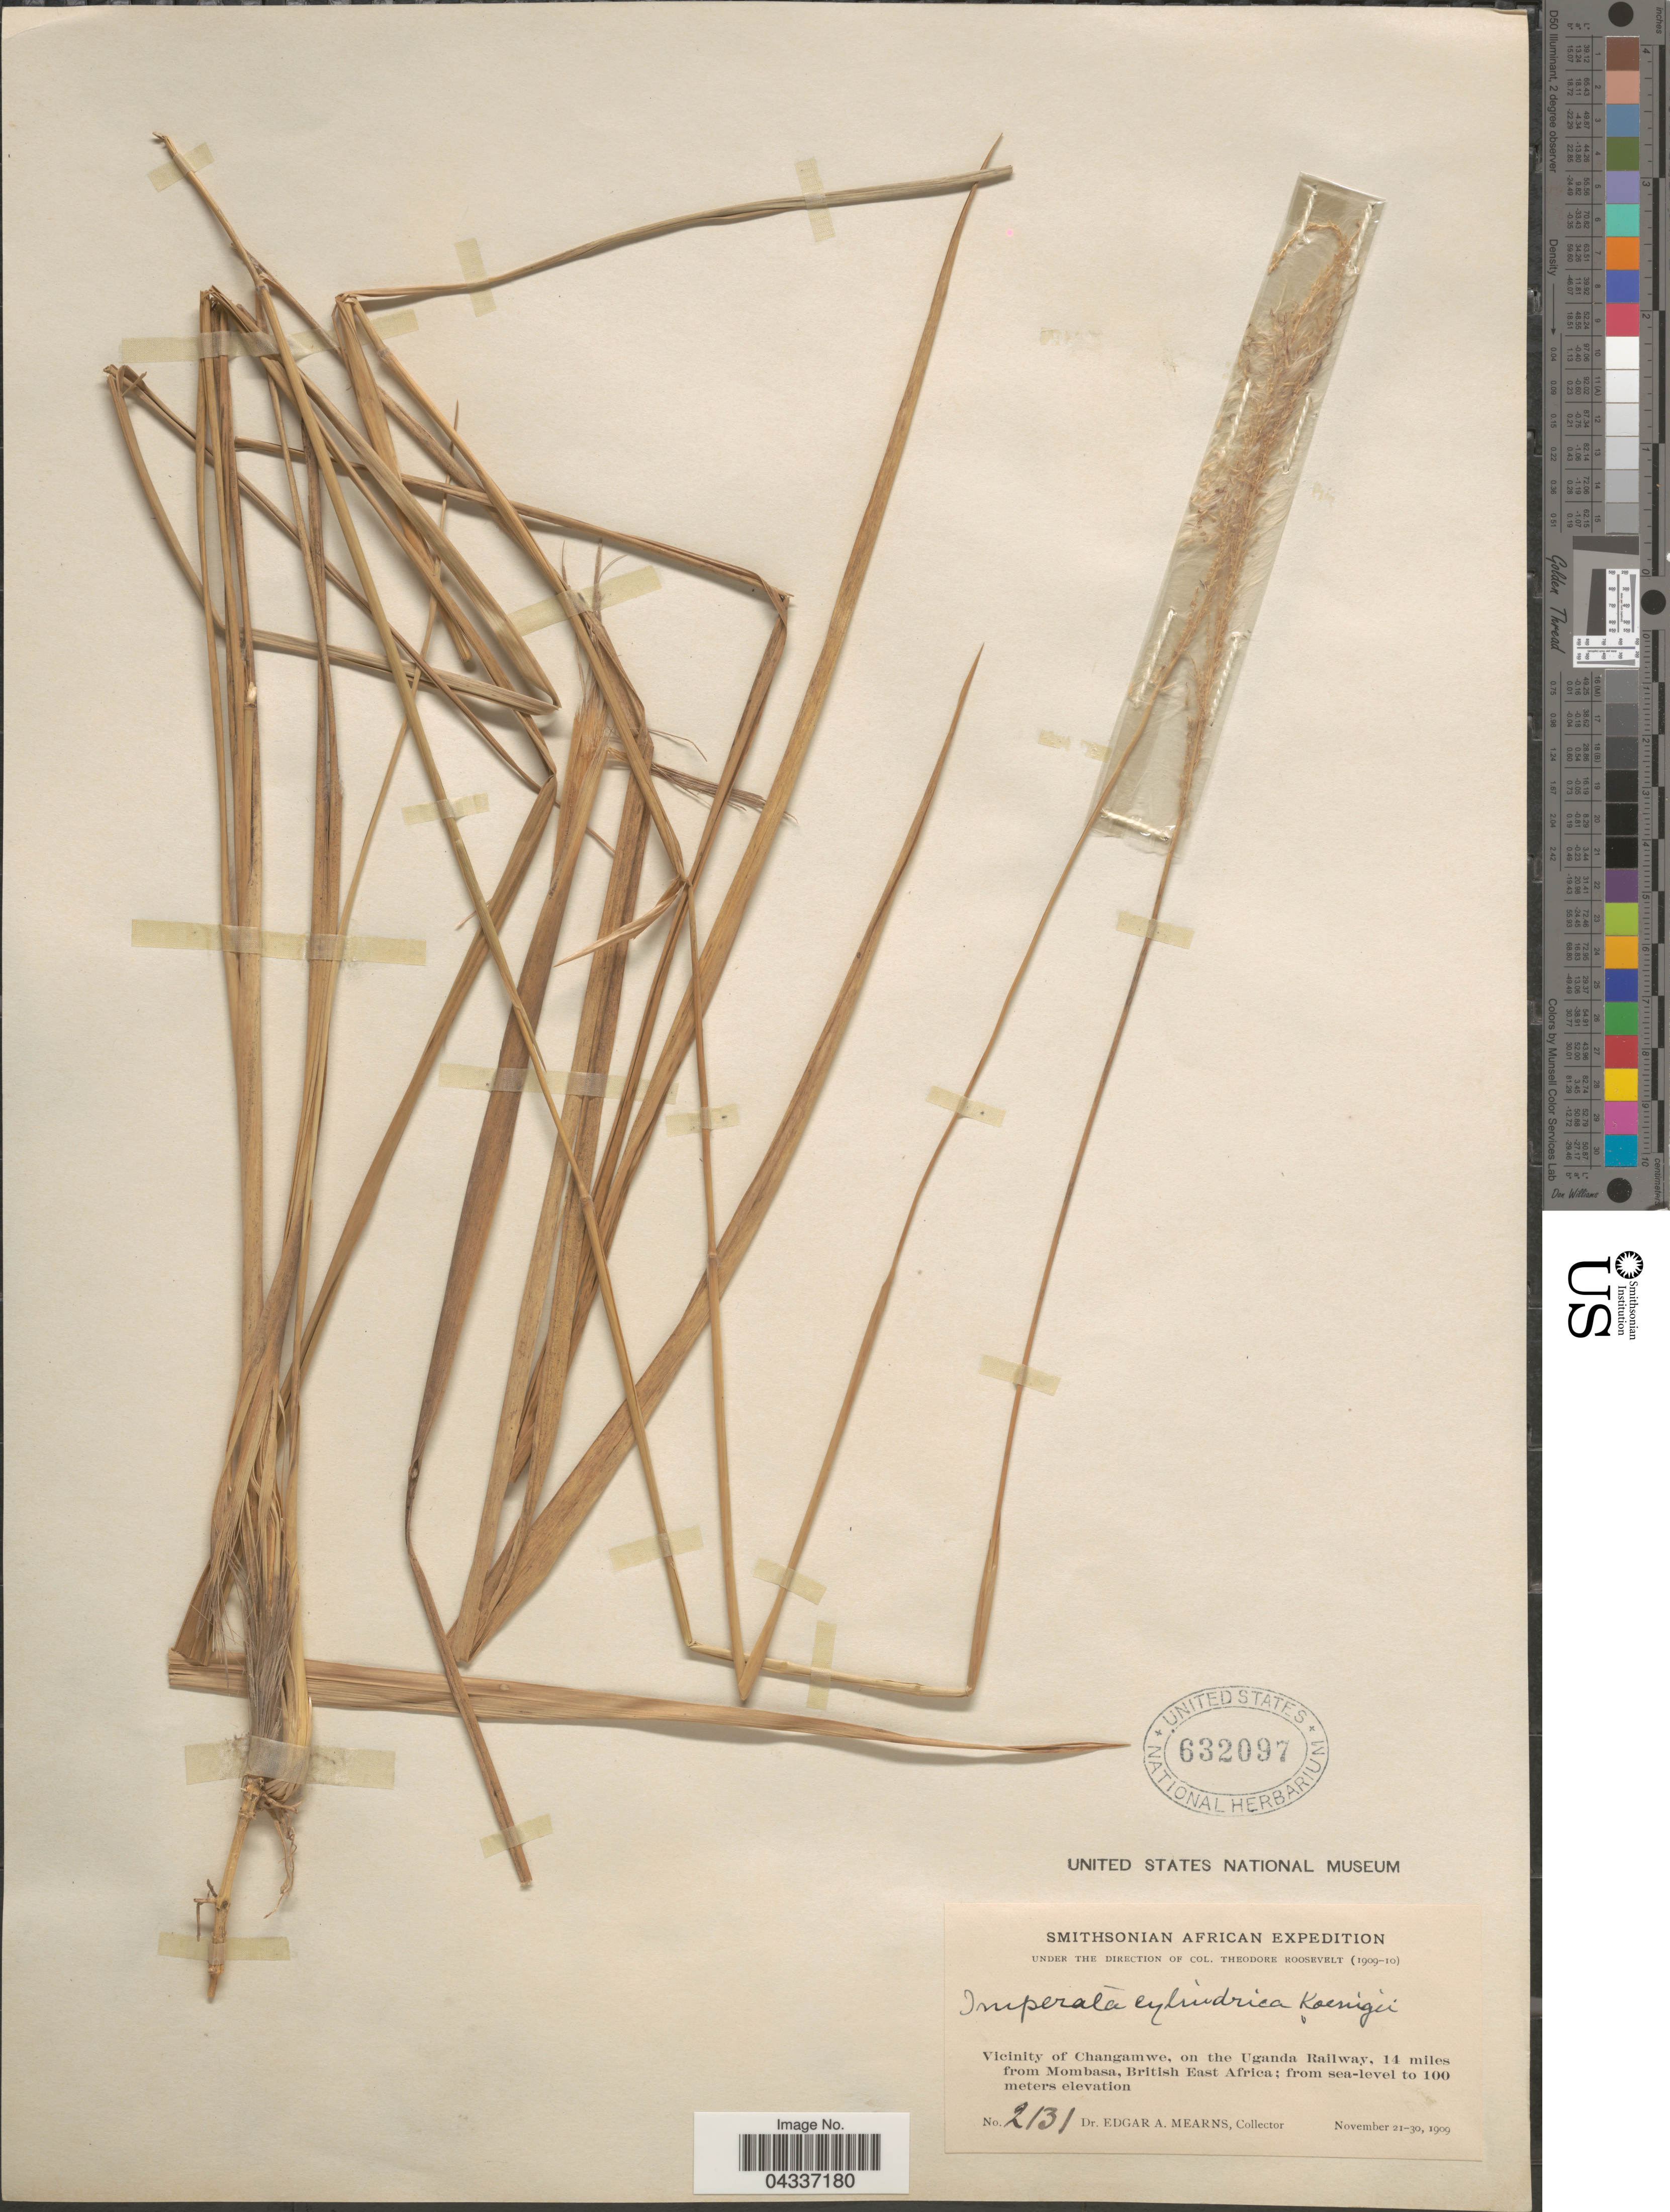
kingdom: Plantae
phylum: Tracheophyta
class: Liliopsida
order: Poales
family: Poaceae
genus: Imperata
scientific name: Imperata cylindrica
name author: (L.) P. Beauv.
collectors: E. A. Mearns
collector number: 131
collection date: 1909-11-21/1909-11-30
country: Uganda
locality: Smithsonian African Expedition. Vicinity of Changamwe, on the Uganda Railway, 14 miles from Mombasa, British East Africa.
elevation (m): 0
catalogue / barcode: US 632097